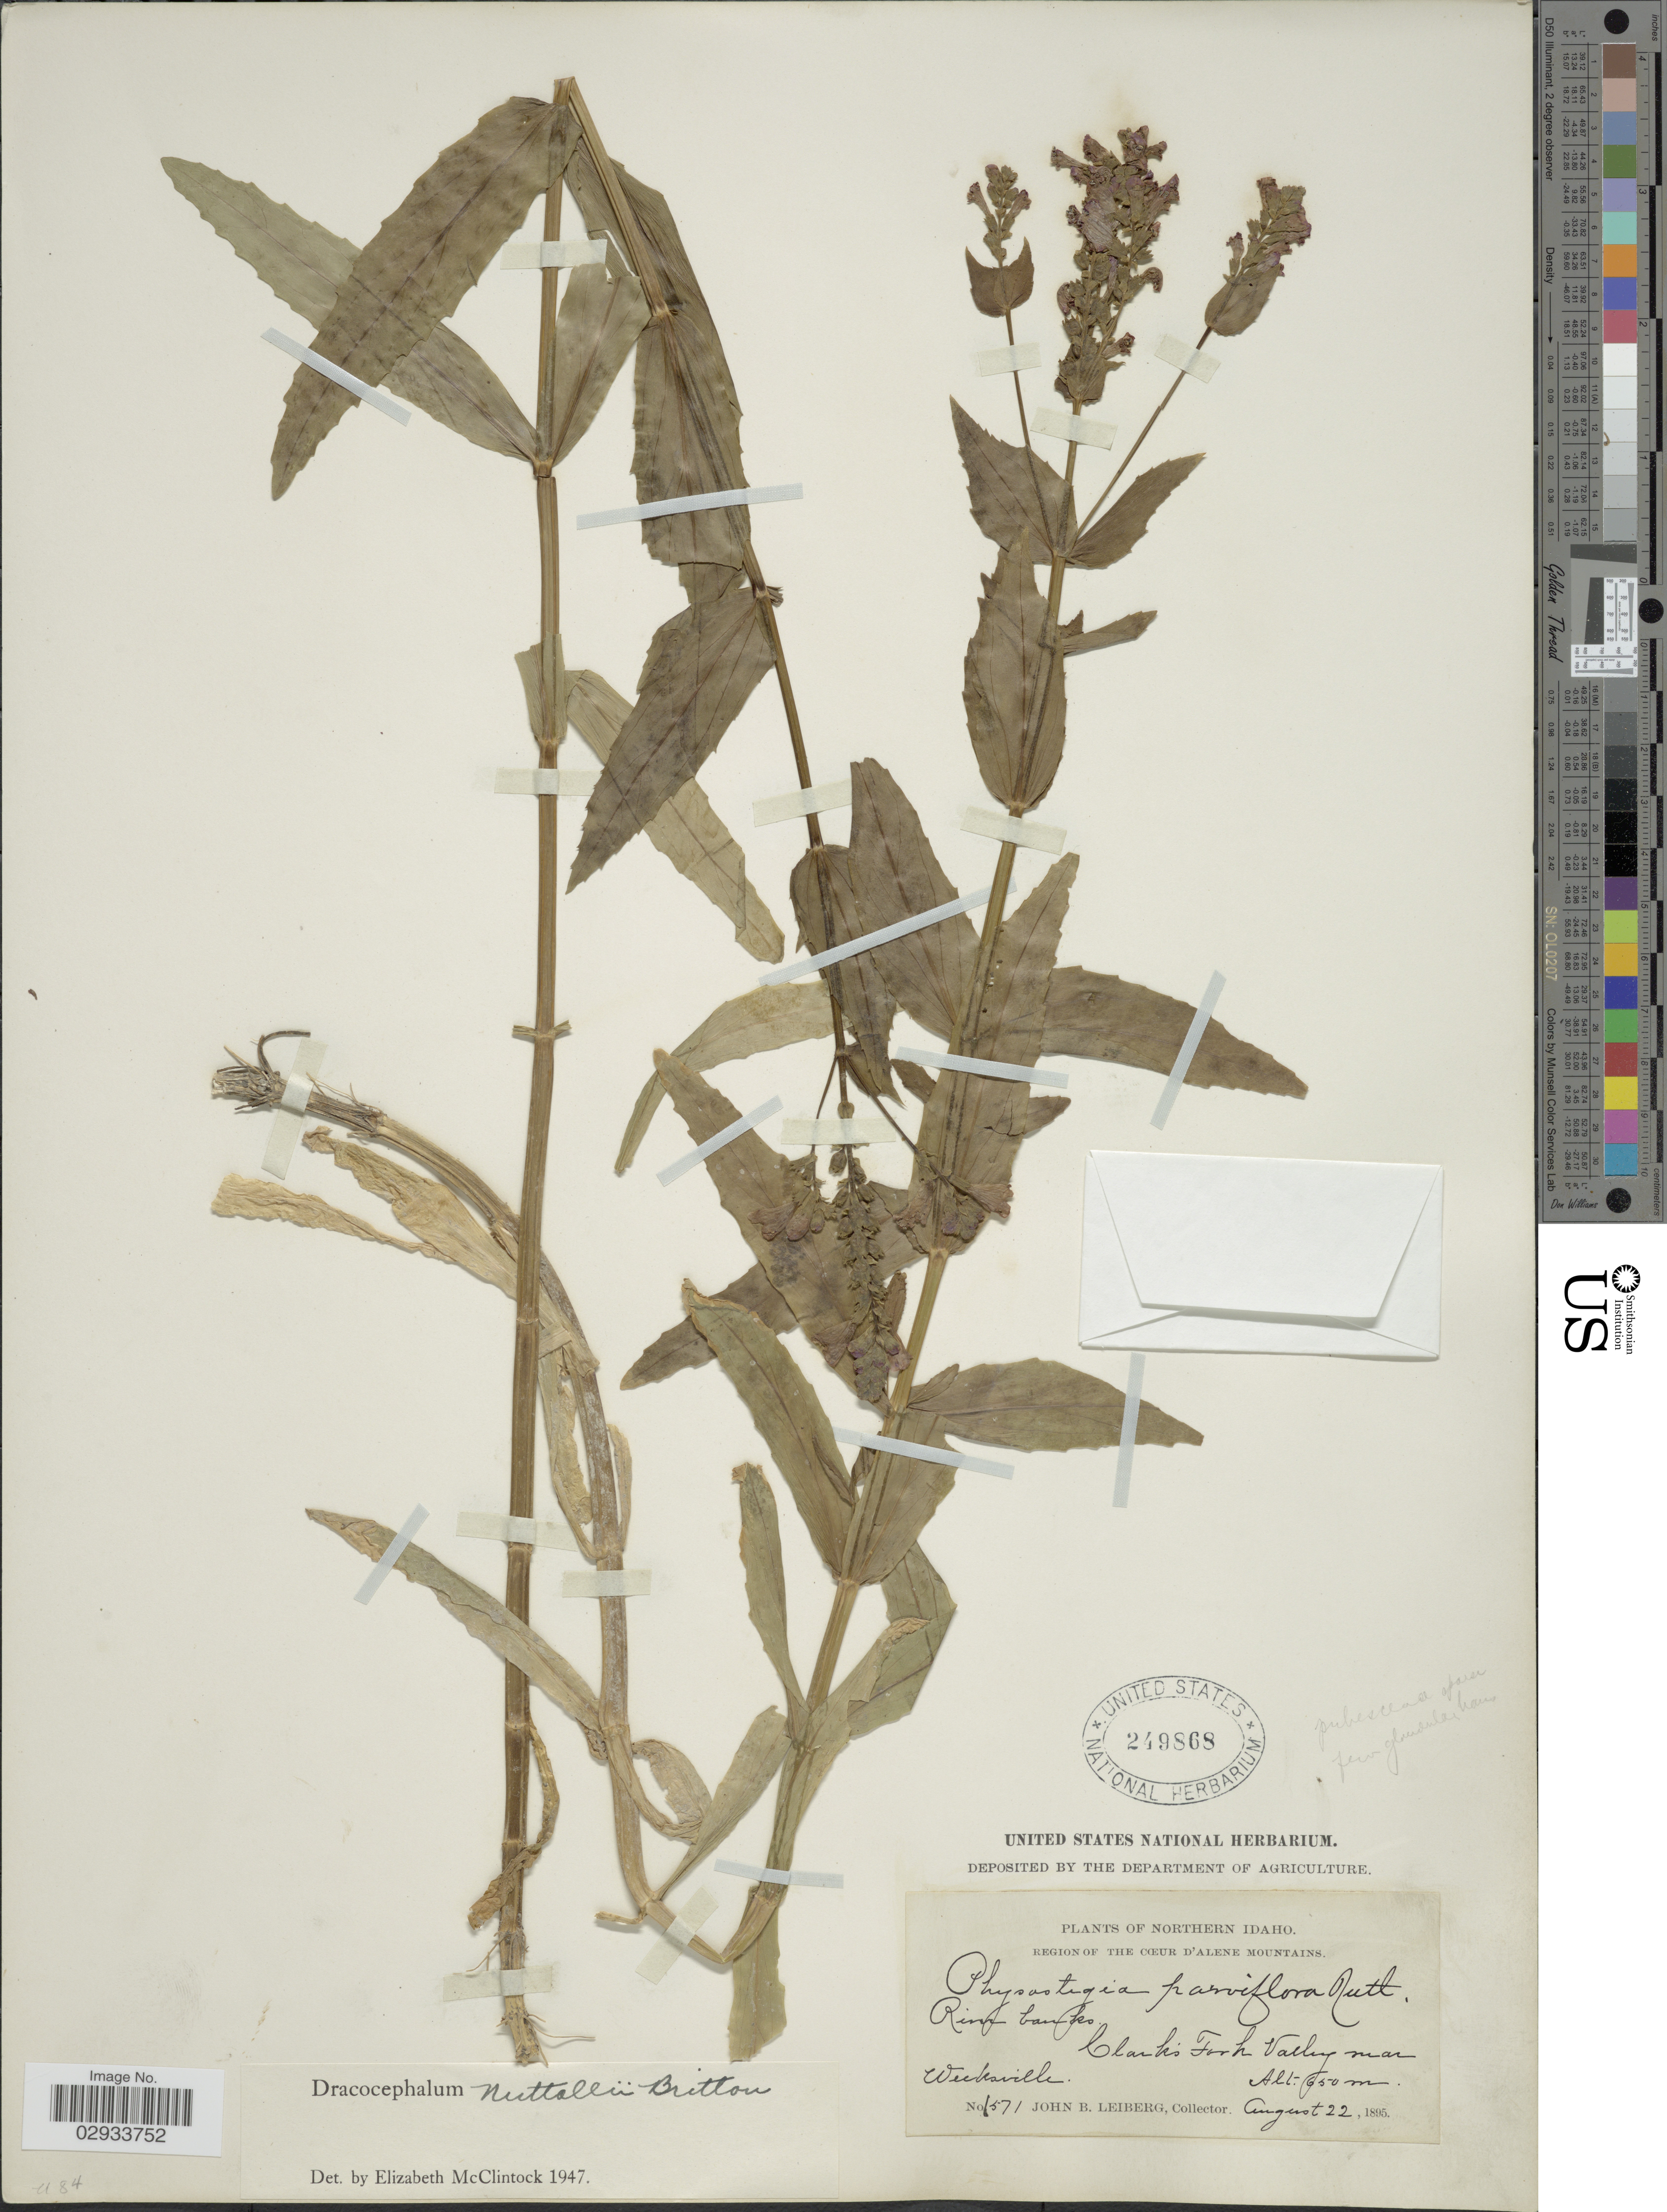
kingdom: Plantae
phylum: Tracheophyta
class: Magnoliopsida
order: Lamiales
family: Lamiaceae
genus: Physostegia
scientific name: Physostegia nuttallii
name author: (Britton) Fassett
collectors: J. B. Leiberg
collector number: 6571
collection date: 1895-08-22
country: United States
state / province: Idaho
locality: Northern Idaho, Region of The Coeur D'Alene Mountains, River banks, Clarks Fork Valley near Wecksville.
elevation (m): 650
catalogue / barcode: US 249868